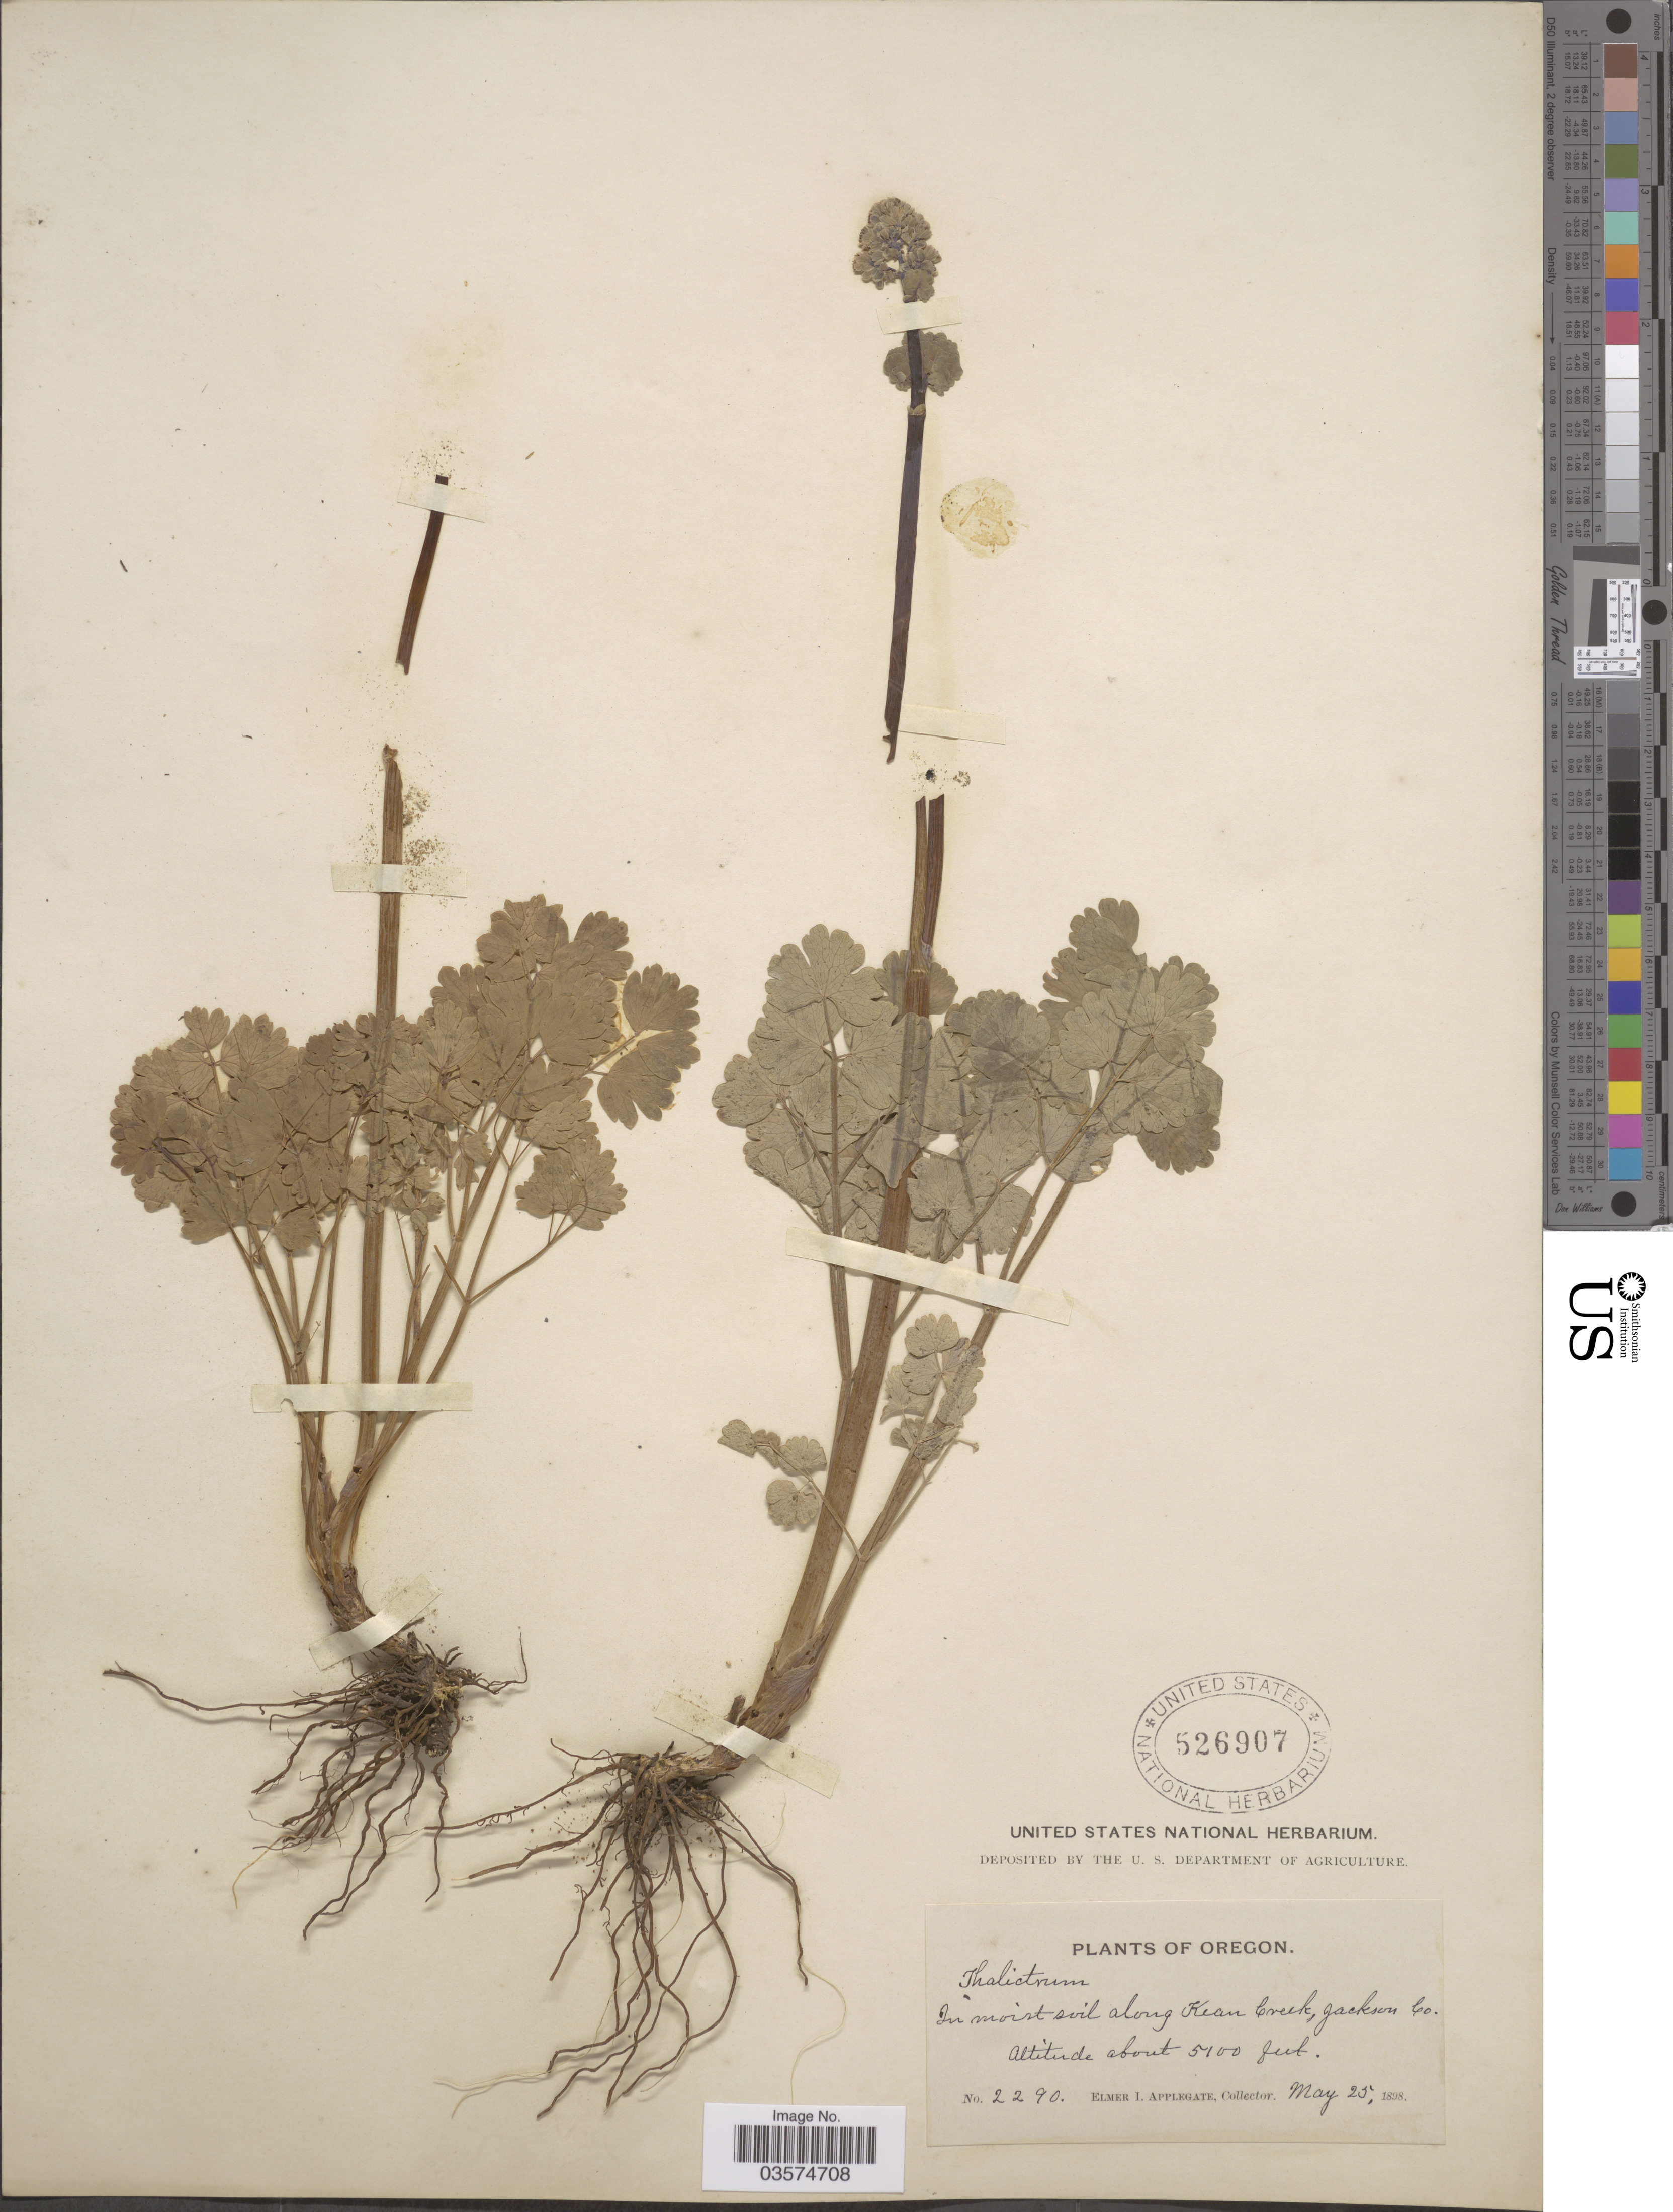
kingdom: Plantae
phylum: Tracheophyta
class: Magnoliopsida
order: Ranunculales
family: Ranunculaceae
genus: Thalictrum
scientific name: Thalictrum sp.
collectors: E. I. Applegate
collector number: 2290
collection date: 1898-05-25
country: United States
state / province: Oregon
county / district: Jackson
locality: In moist soil along Kean Creek, Jackson Co.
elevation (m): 1554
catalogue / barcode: US 526907